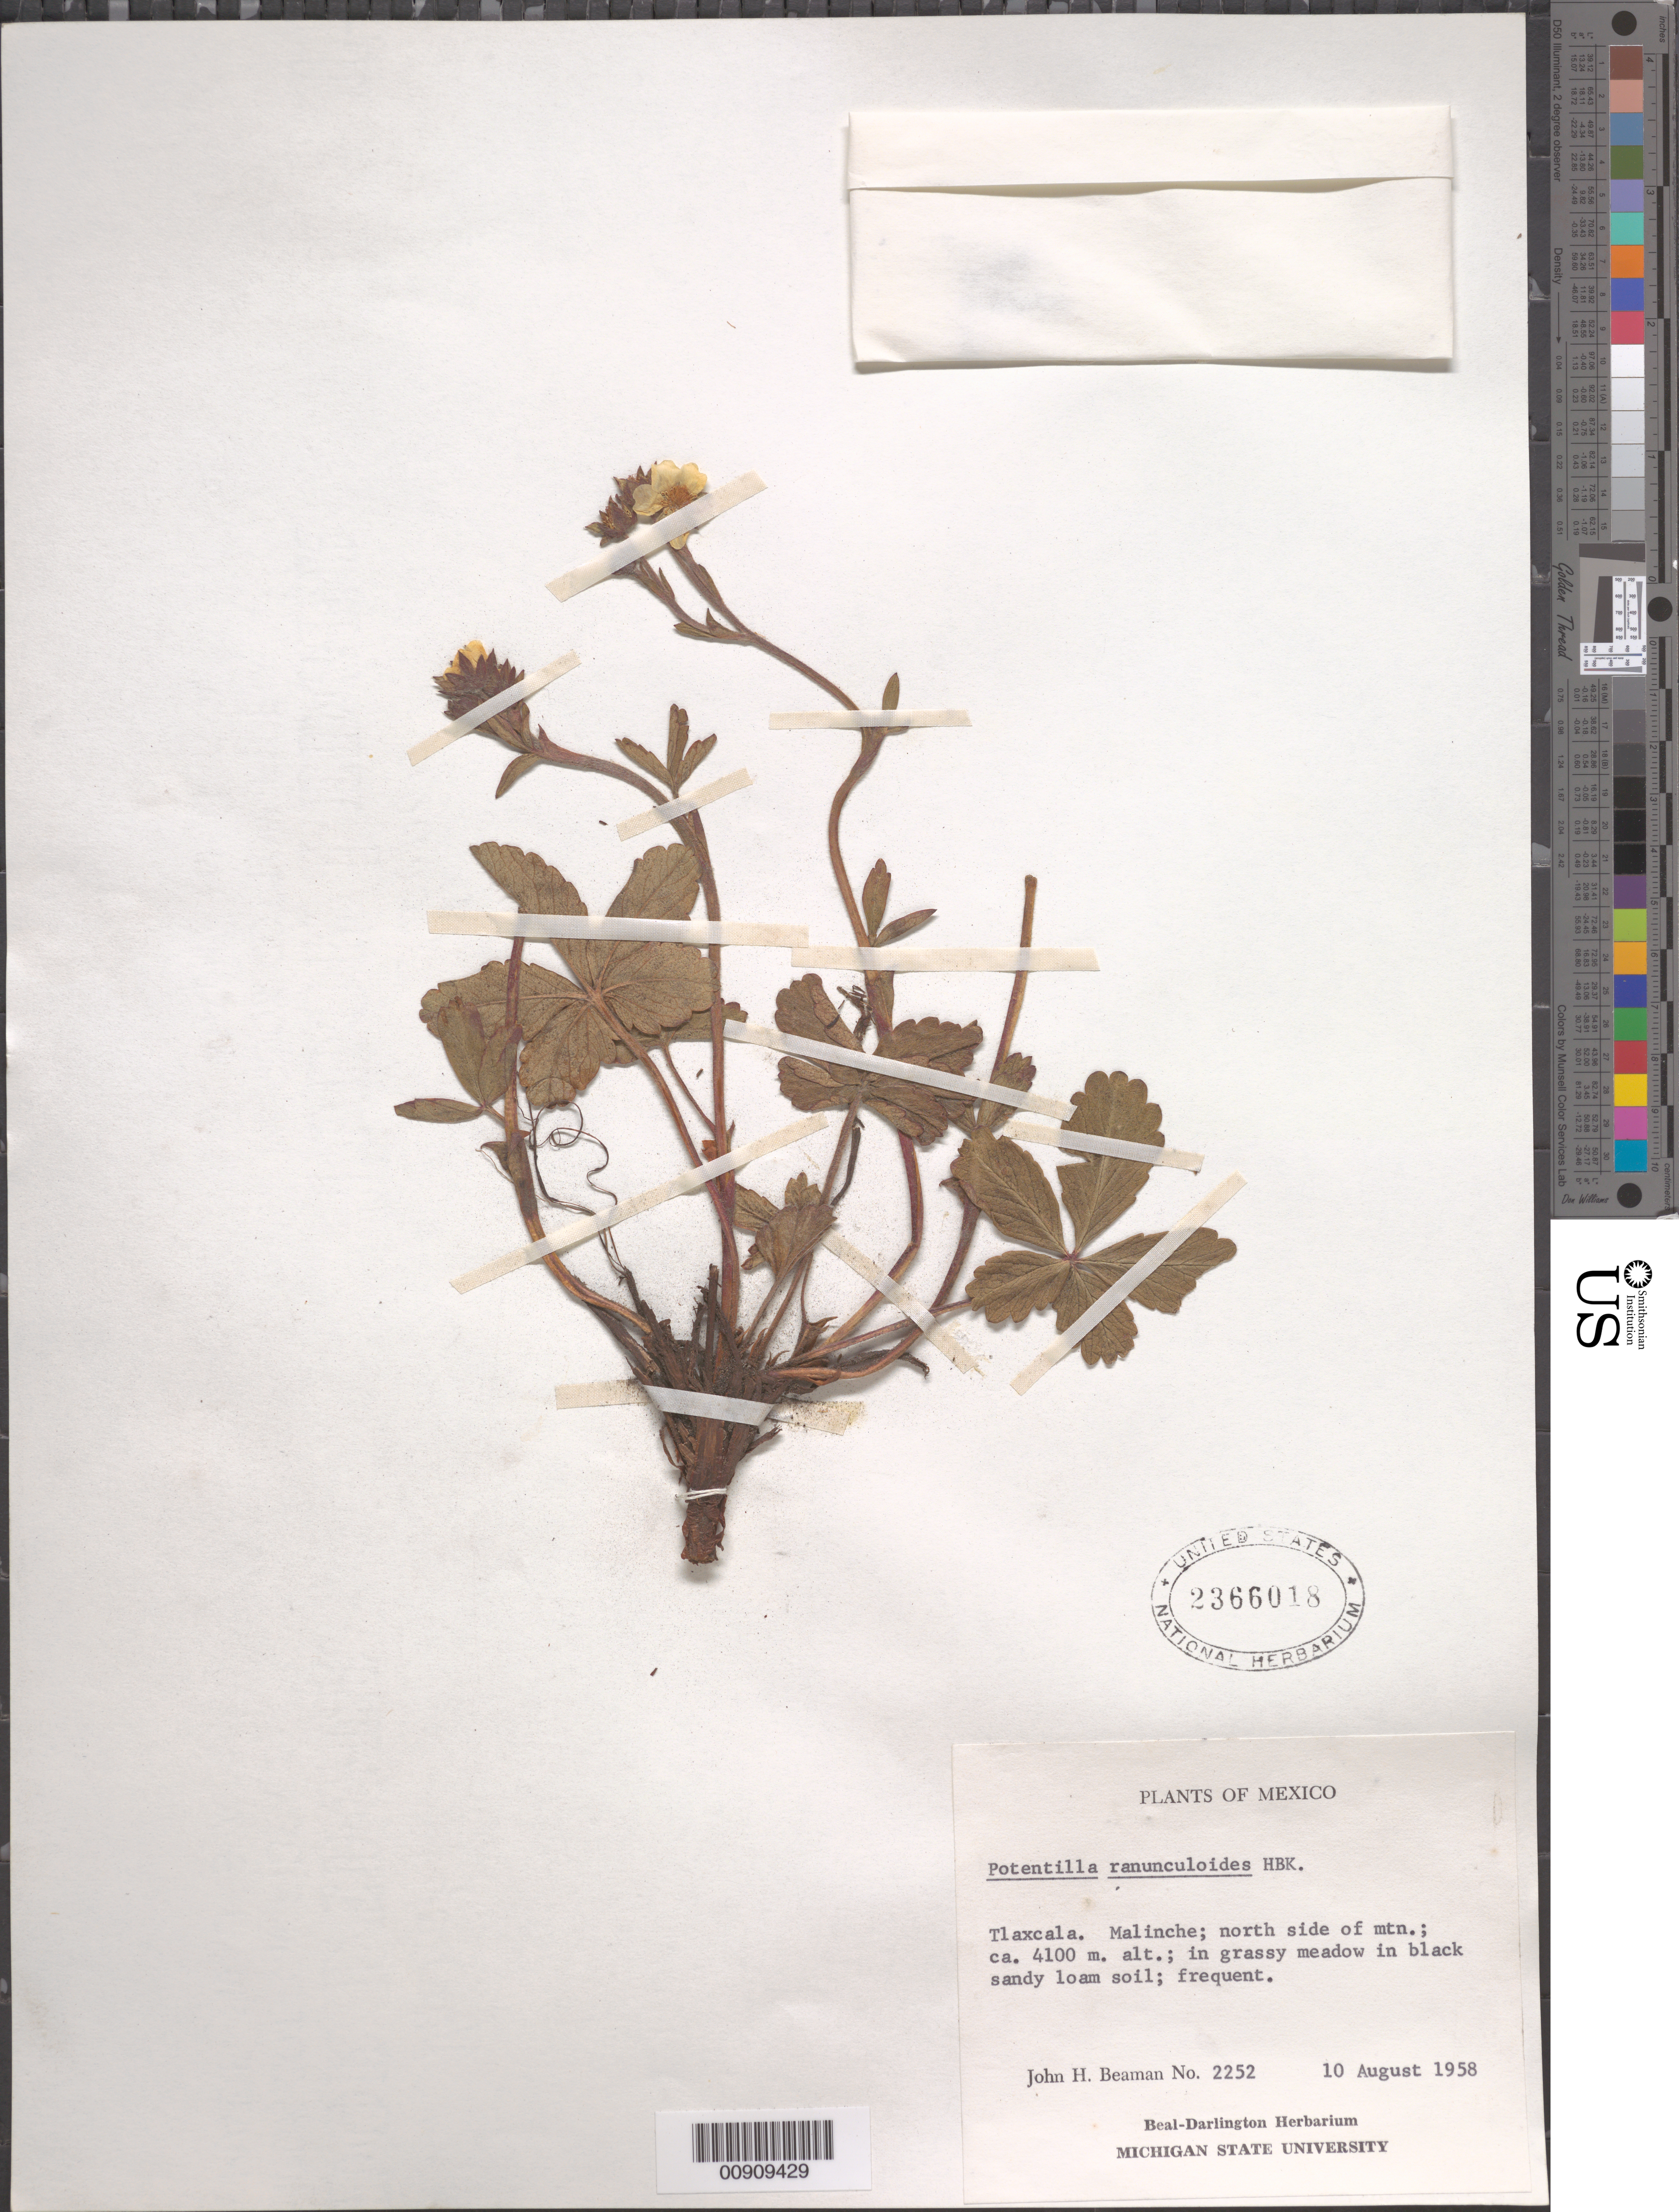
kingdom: Plantae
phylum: Tracheophyta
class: Magnoliopsida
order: Rosales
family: Rosaceae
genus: Potentilla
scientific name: Potentilla ranunculoides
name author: Humb. & Bonpl. ex Nestl.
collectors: J. H. Beaman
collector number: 2252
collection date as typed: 10 Aug 1958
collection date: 1958-08-10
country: Mexico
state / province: Tlaxcala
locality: Tlaxcala. Malinche; north side of mtn.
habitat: In grassy meadow in black sandy loam soil.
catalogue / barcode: US 2366018